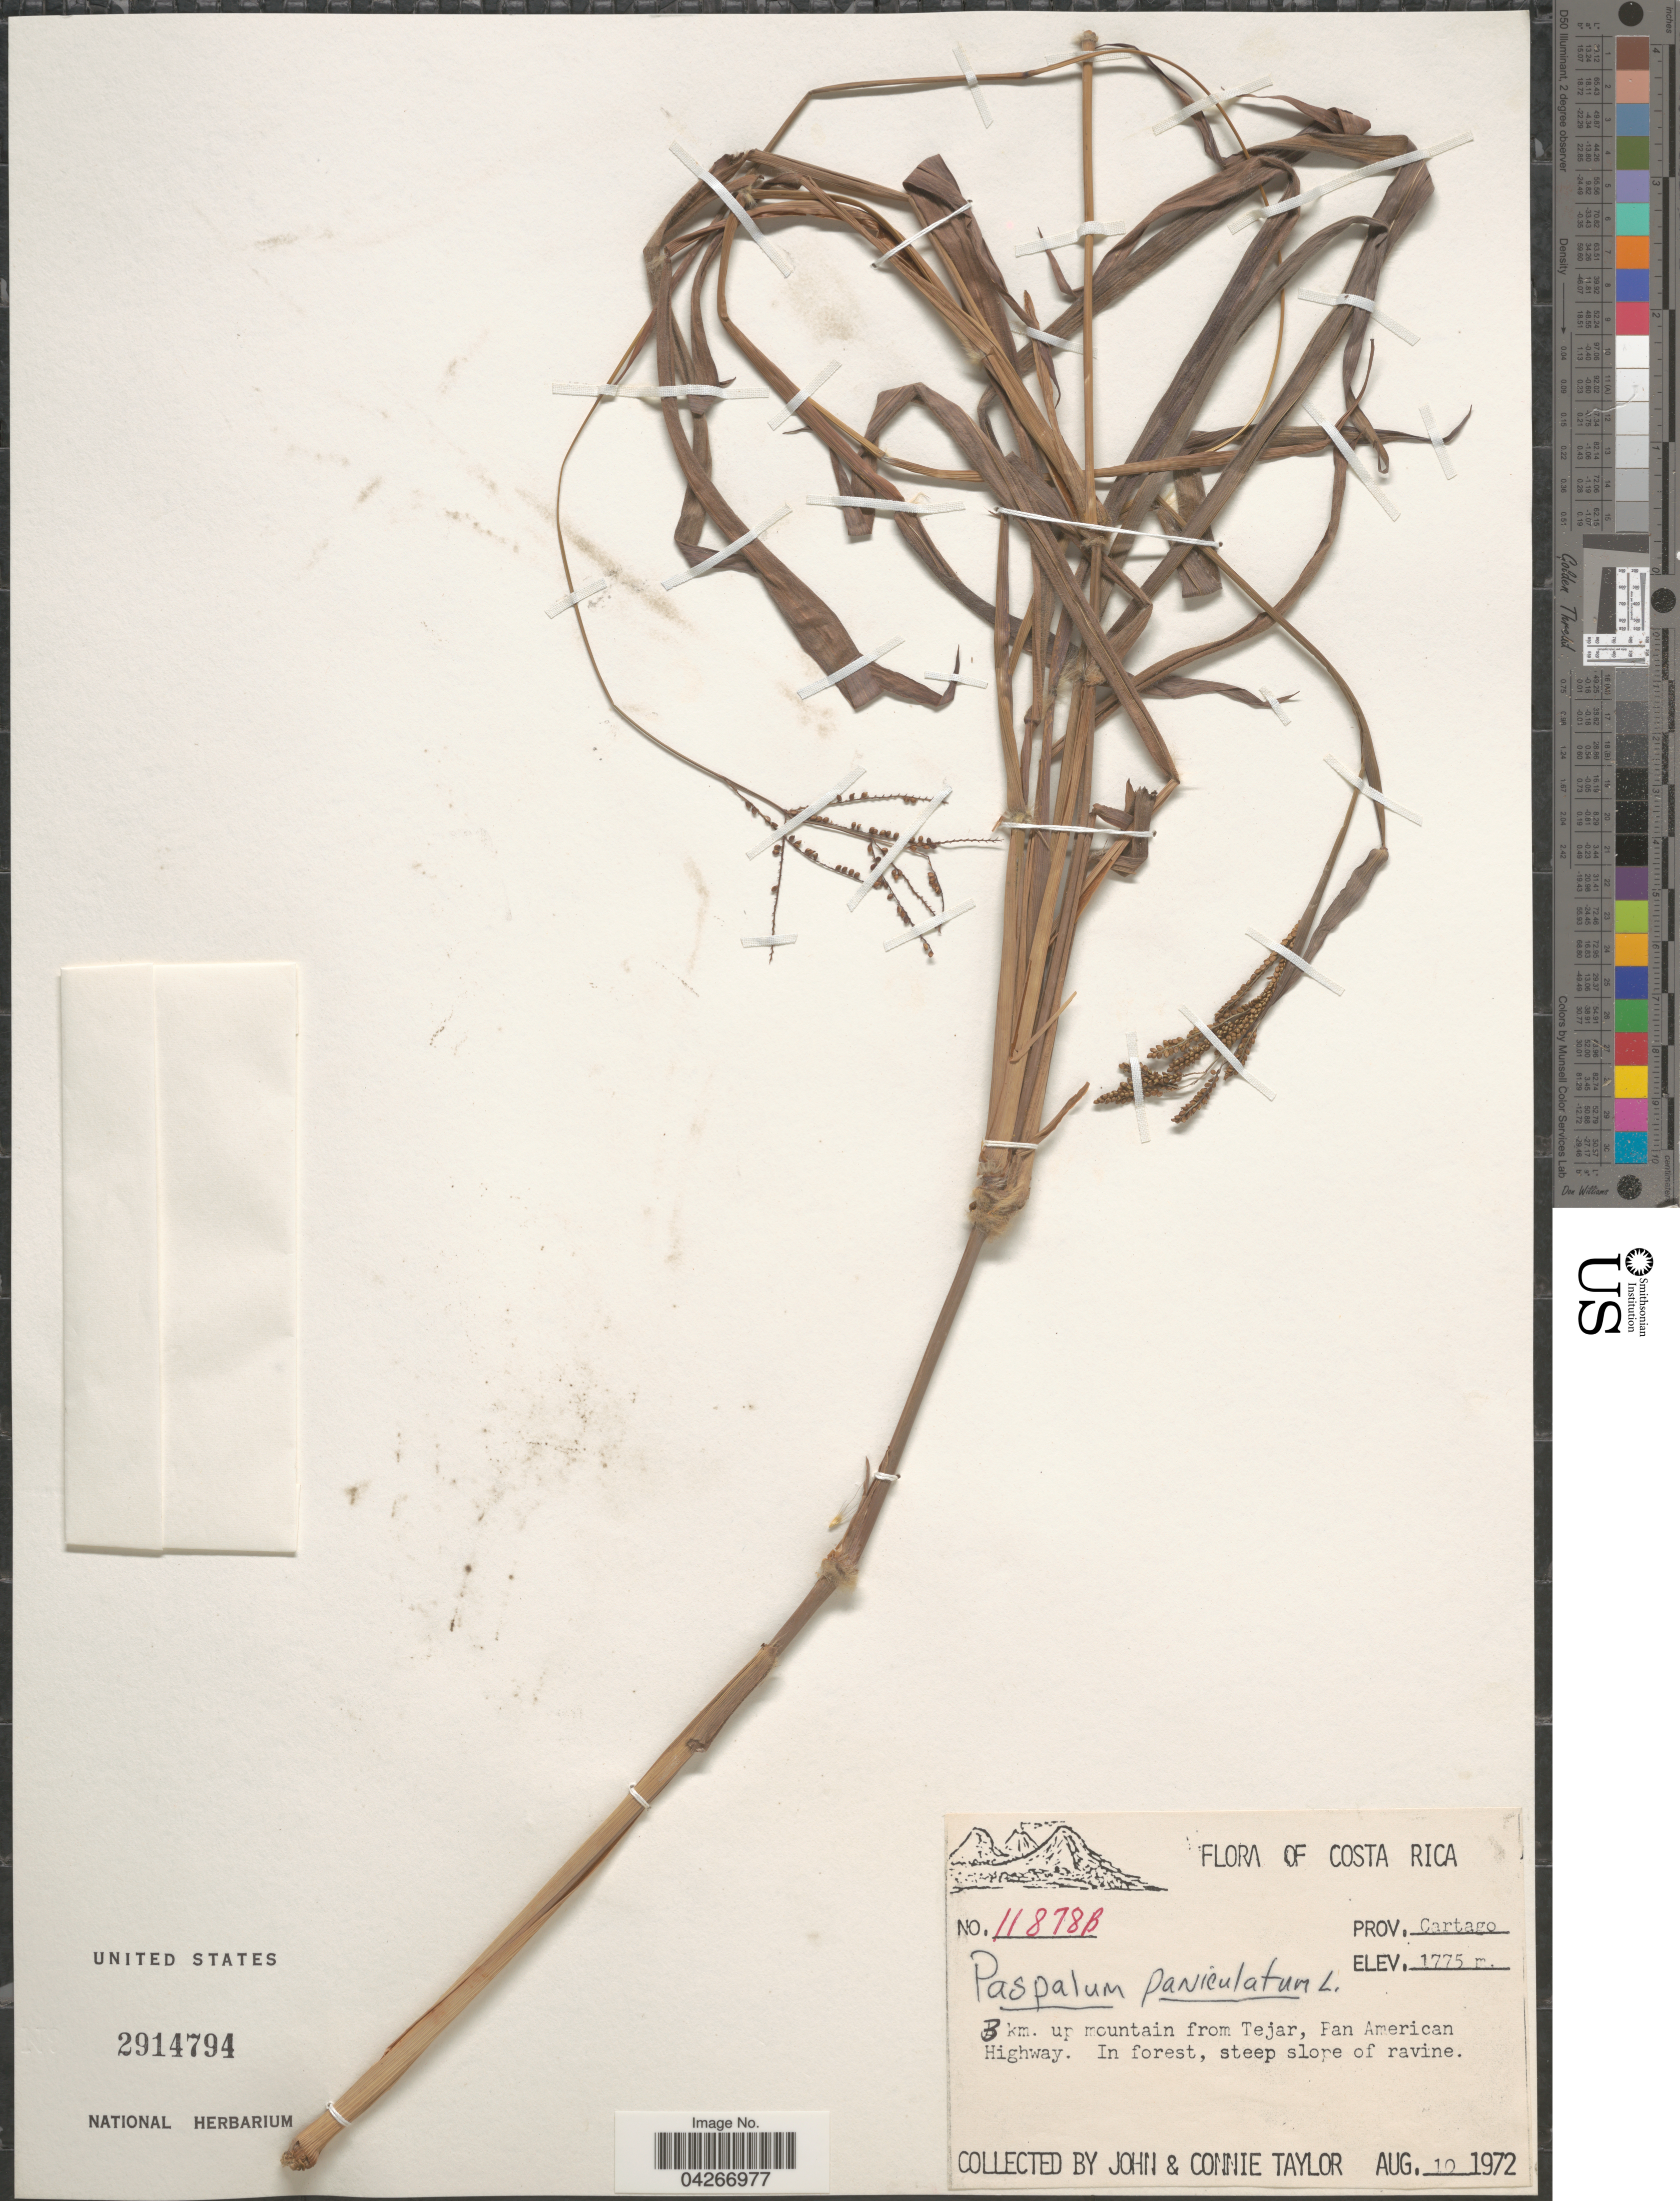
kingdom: Plantae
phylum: Tracheophyta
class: Liliopsida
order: Poales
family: Poaceae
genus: Paspalum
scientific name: Paspalum paniculatum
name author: L.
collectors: J. Taylor & C. Taylor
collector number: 11878B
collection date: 1972-08-10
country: Costa Rica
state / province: Cartago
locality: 3 km. up mountain from Tejar, Pan American Highway. In forest, steep slope of ravine.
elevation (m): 1775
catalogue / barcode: US 2914794